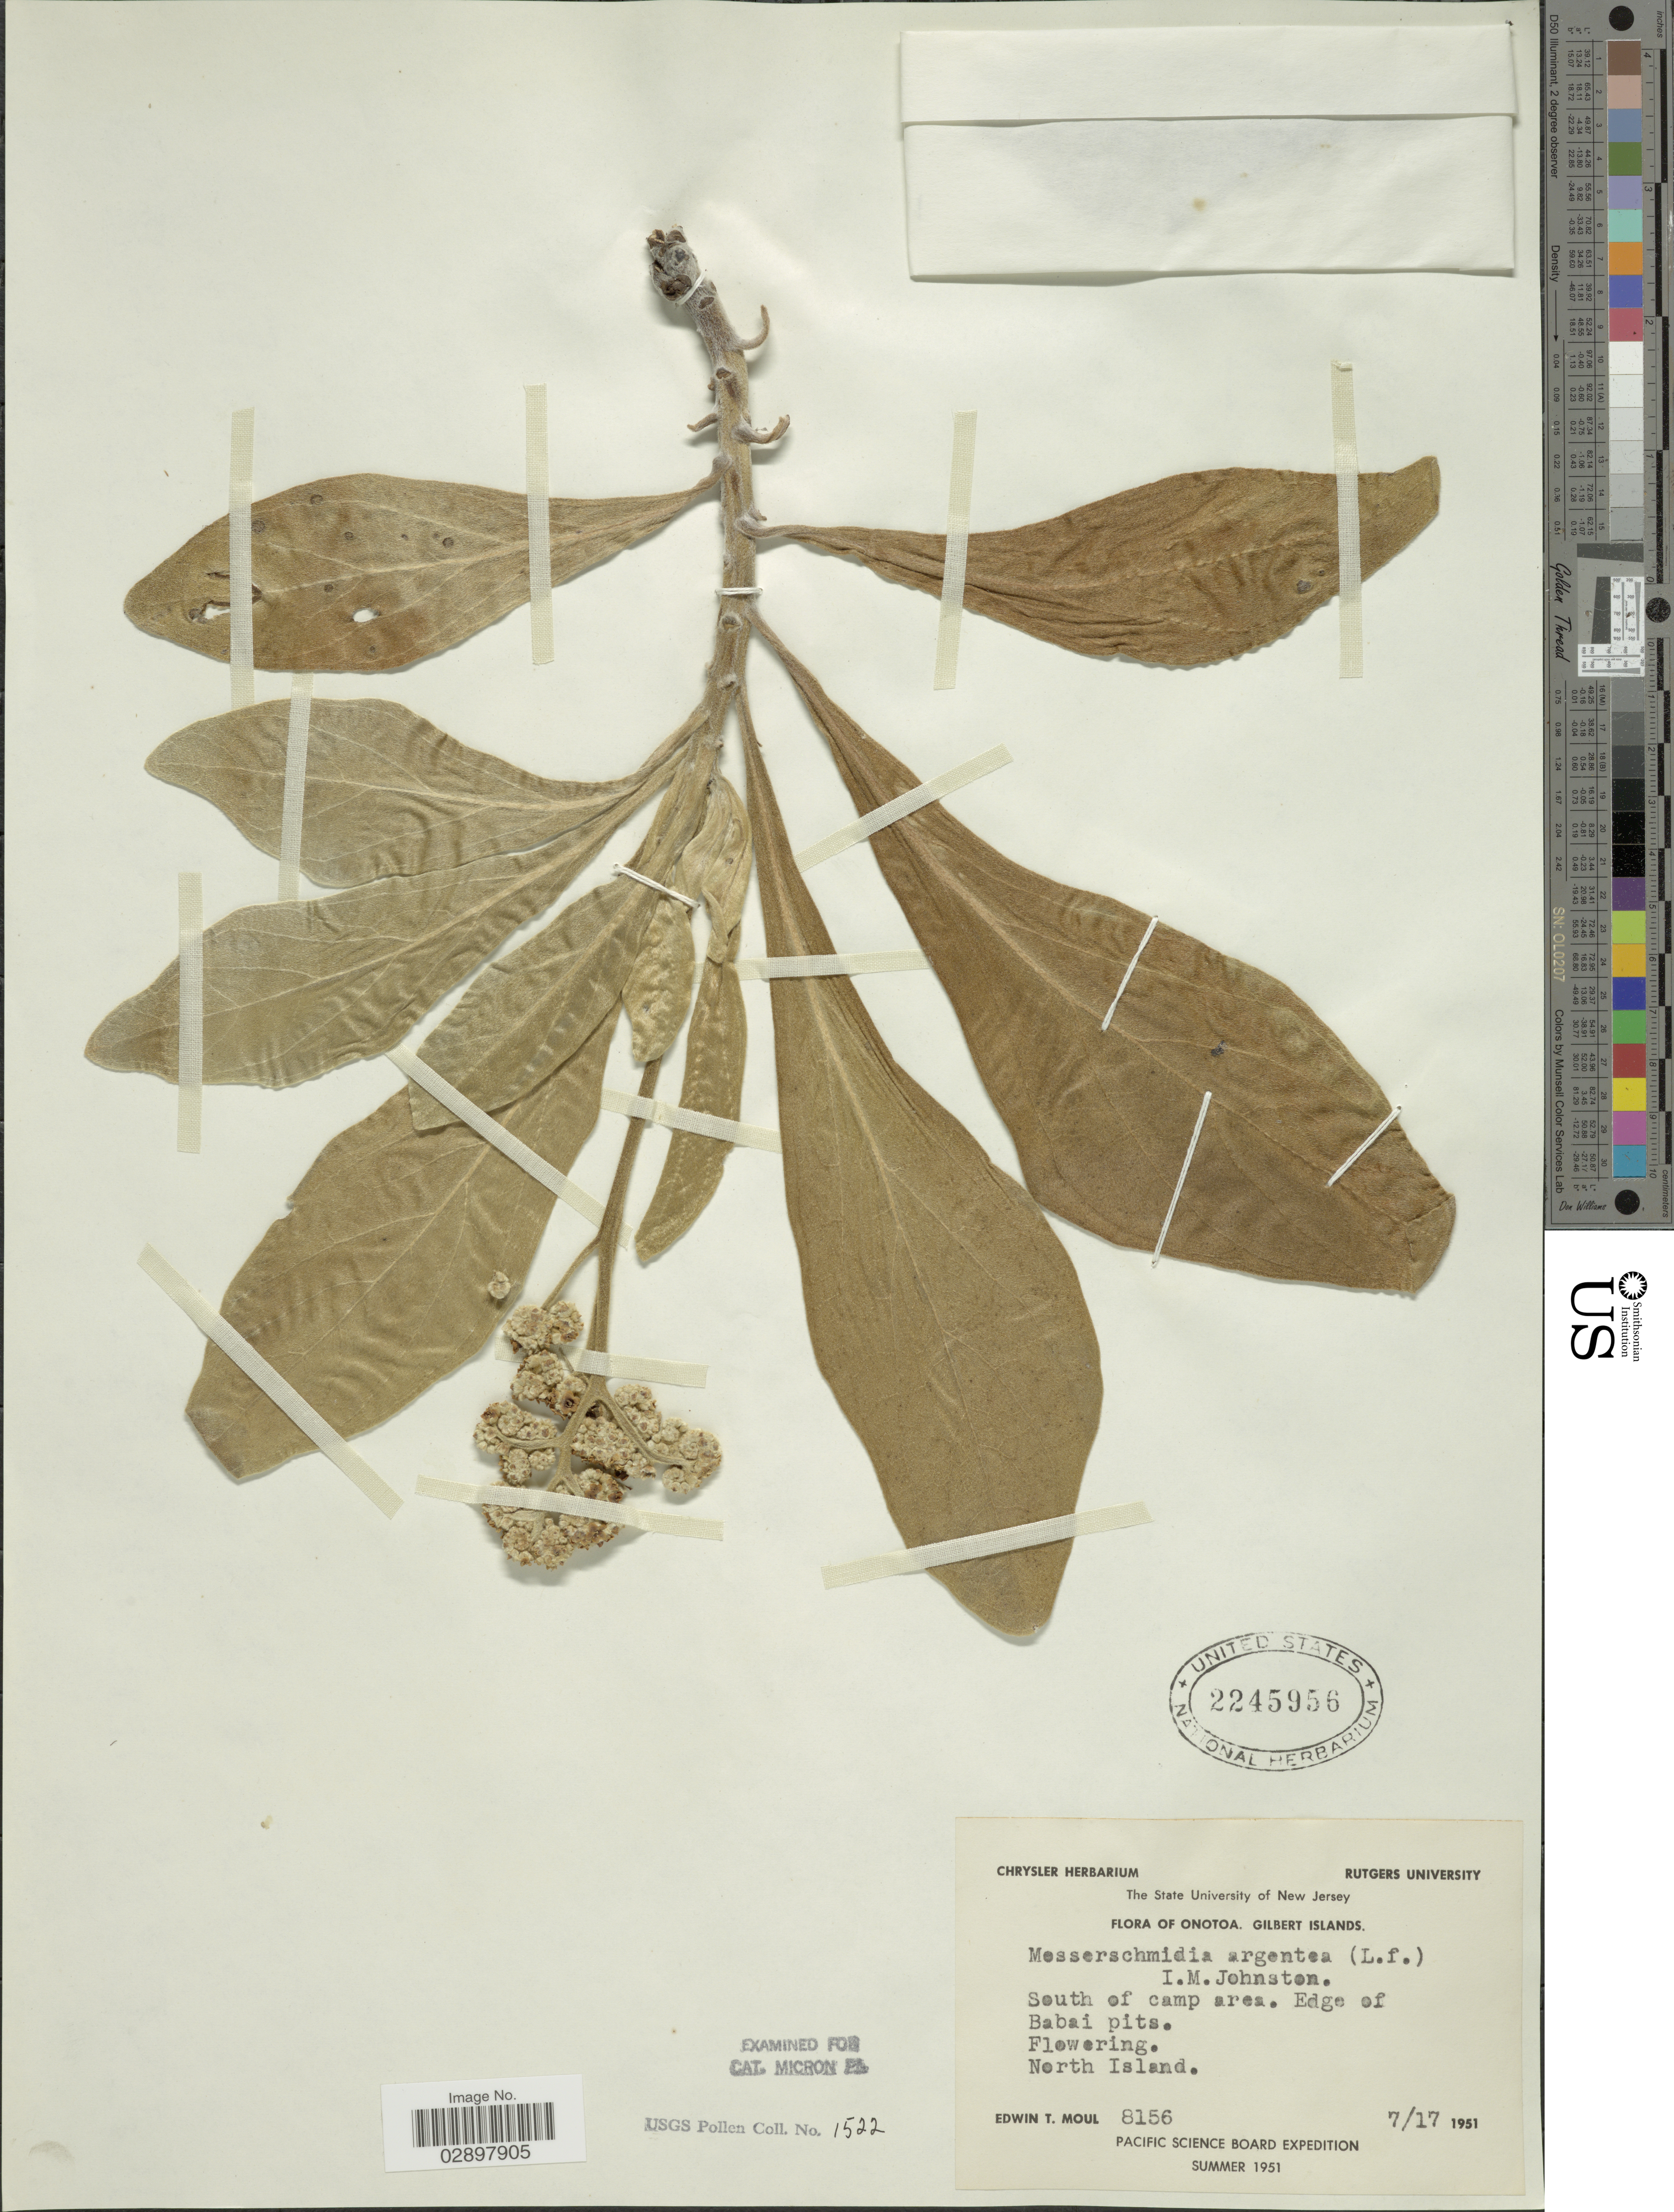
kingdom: Plantae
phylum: Tracheophyta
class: Magnoliopsida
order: Boraginales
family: Heliotropiaceae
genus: Heliotropium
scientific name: Heliotropium arboreum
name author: (Blanco) Mabberley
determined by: Wagner, W. L., (BOT), Smithsonian Institution - National Museum of Natural History (UNITED STATES)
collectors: E. T. Moul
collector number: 8156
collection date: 1951-07-17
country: Kiribati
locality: Onotoa. Gilbert Islands. South of camp area. Edge of Babai pits. North Island.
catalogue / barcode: US 2245956